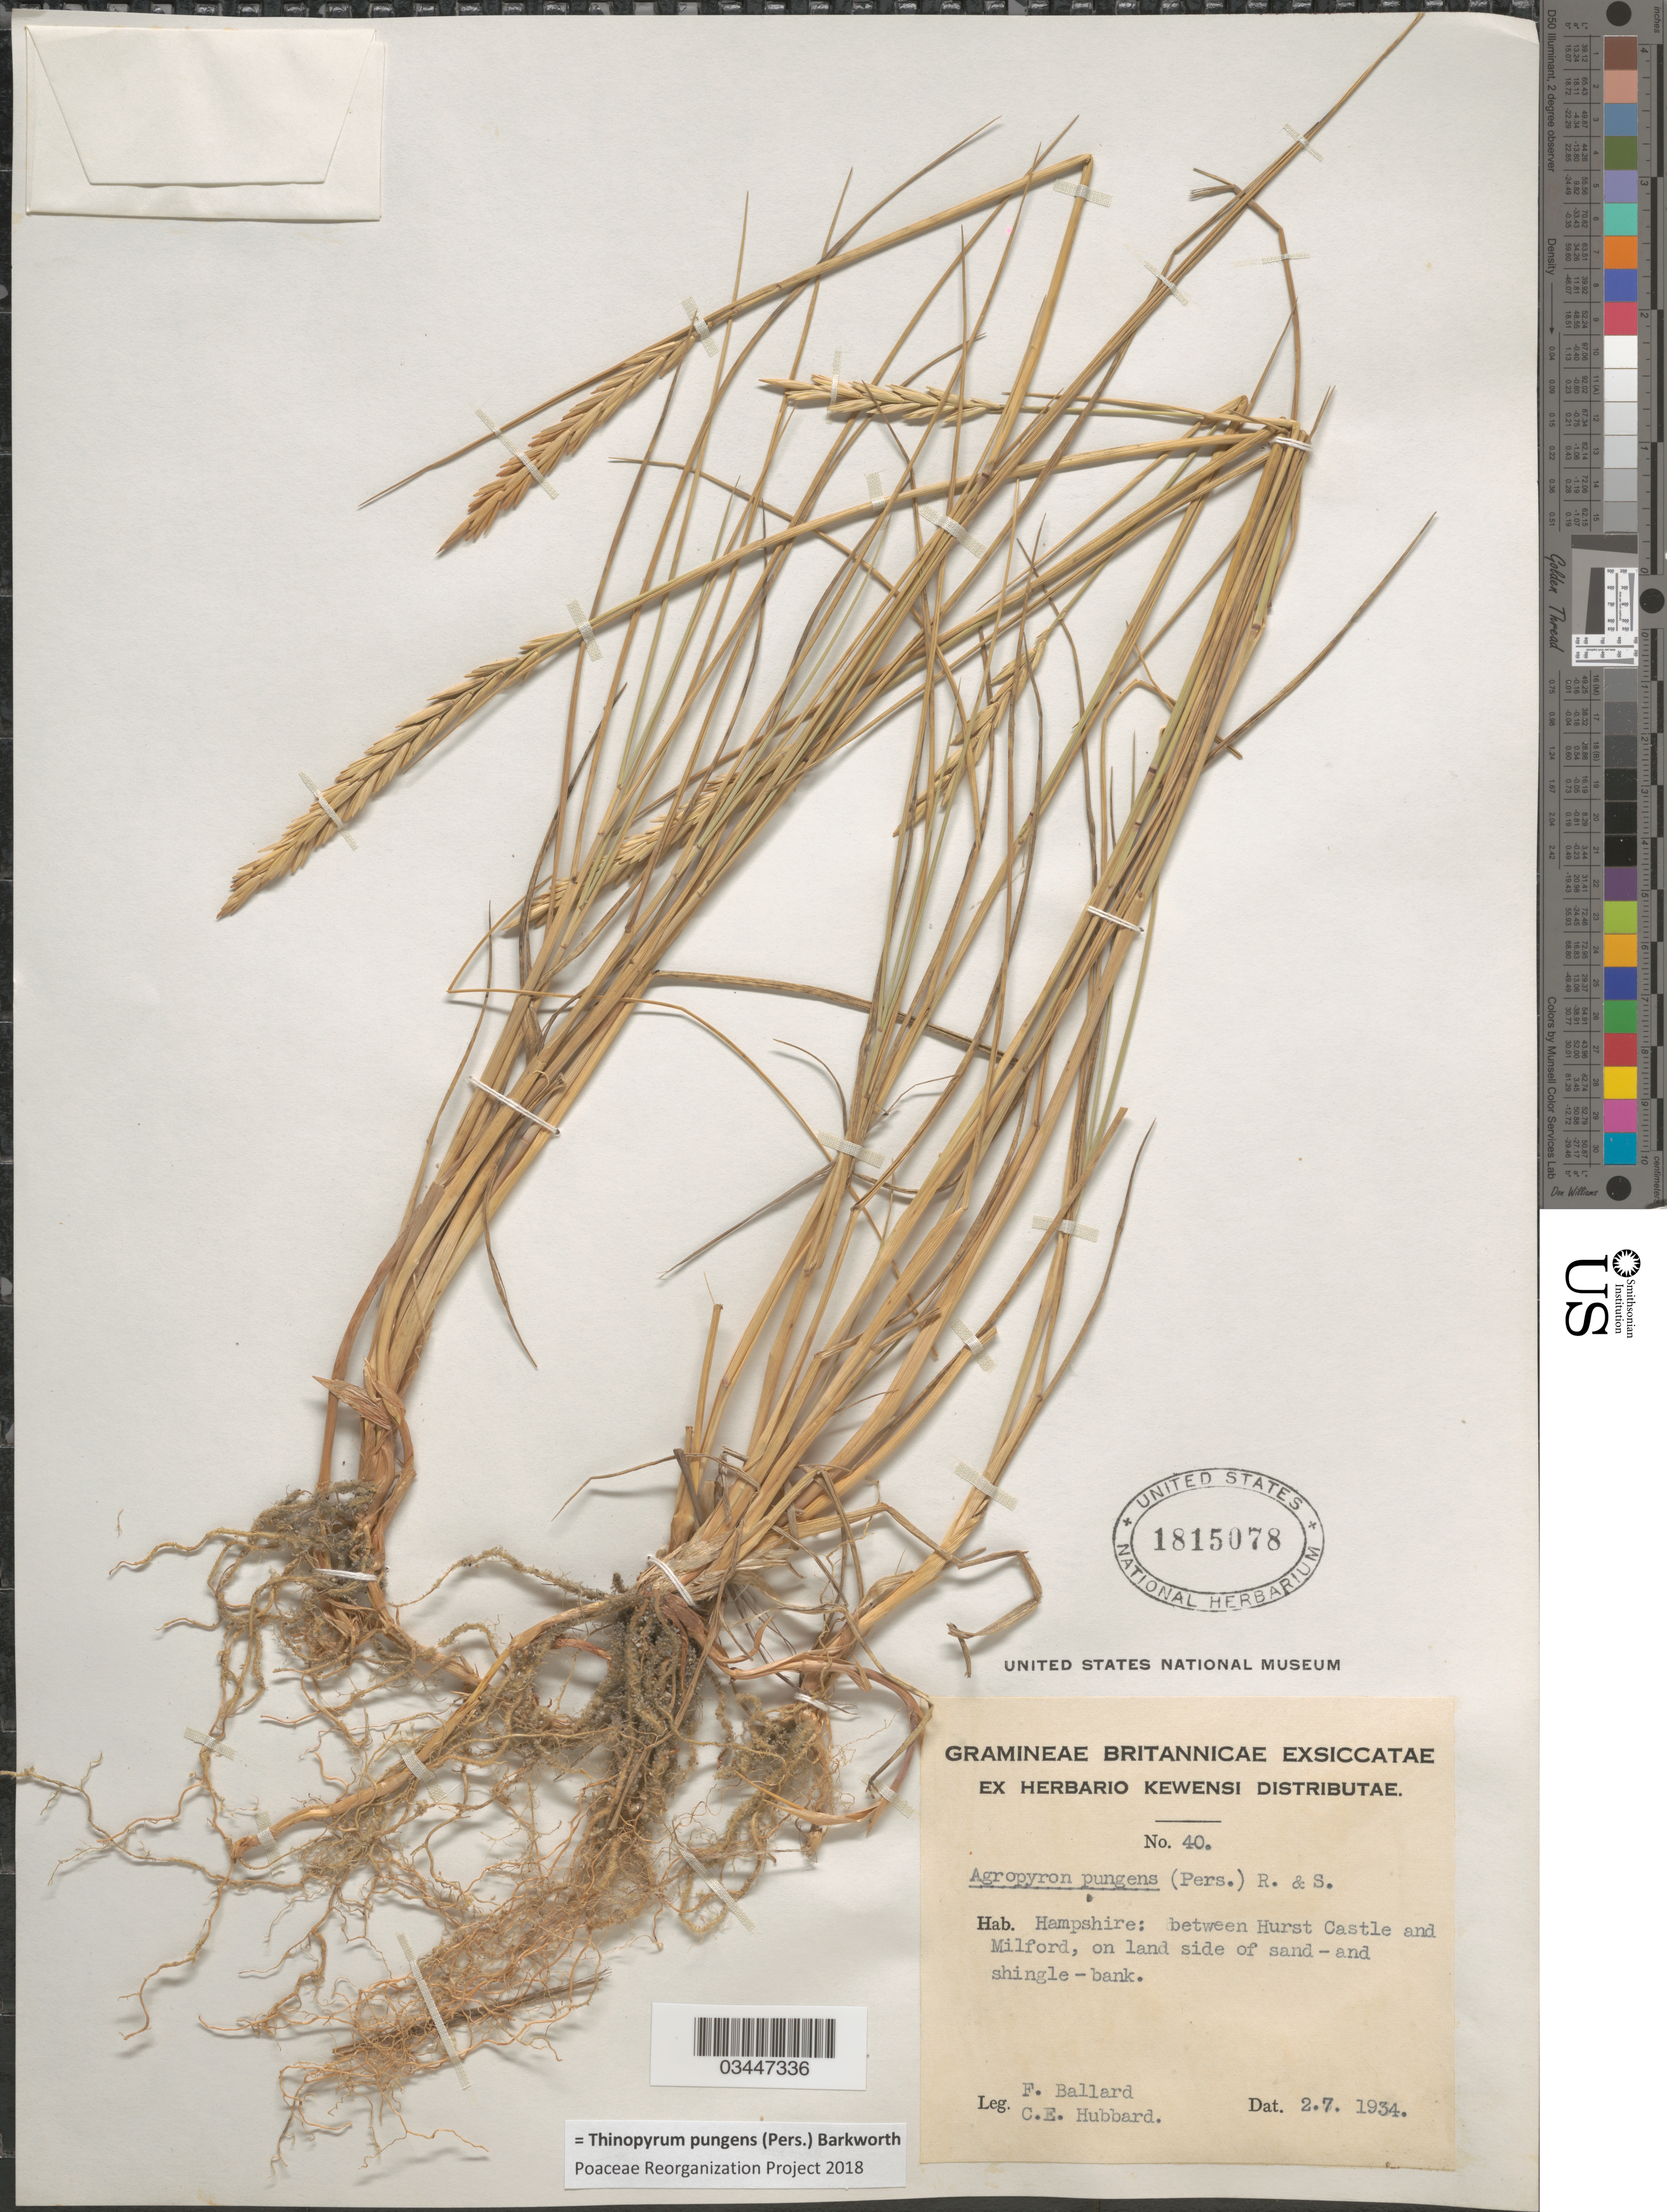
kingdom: Plantae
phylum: Tracheophyta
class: Liliopsida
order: Poales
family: Poaceae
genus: Thinopyrum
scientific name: Thinopyrum pungens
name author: (Pers.) Barkworth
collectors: F. Ballard & C. E. Hubbard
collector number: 40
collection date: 1934-07-02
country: United Kingdom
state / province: England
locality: Britannicae. Hampshire: between Hurst Castle and Milford, on land side of sand- and shingle-bank.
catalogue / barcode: US 1815078